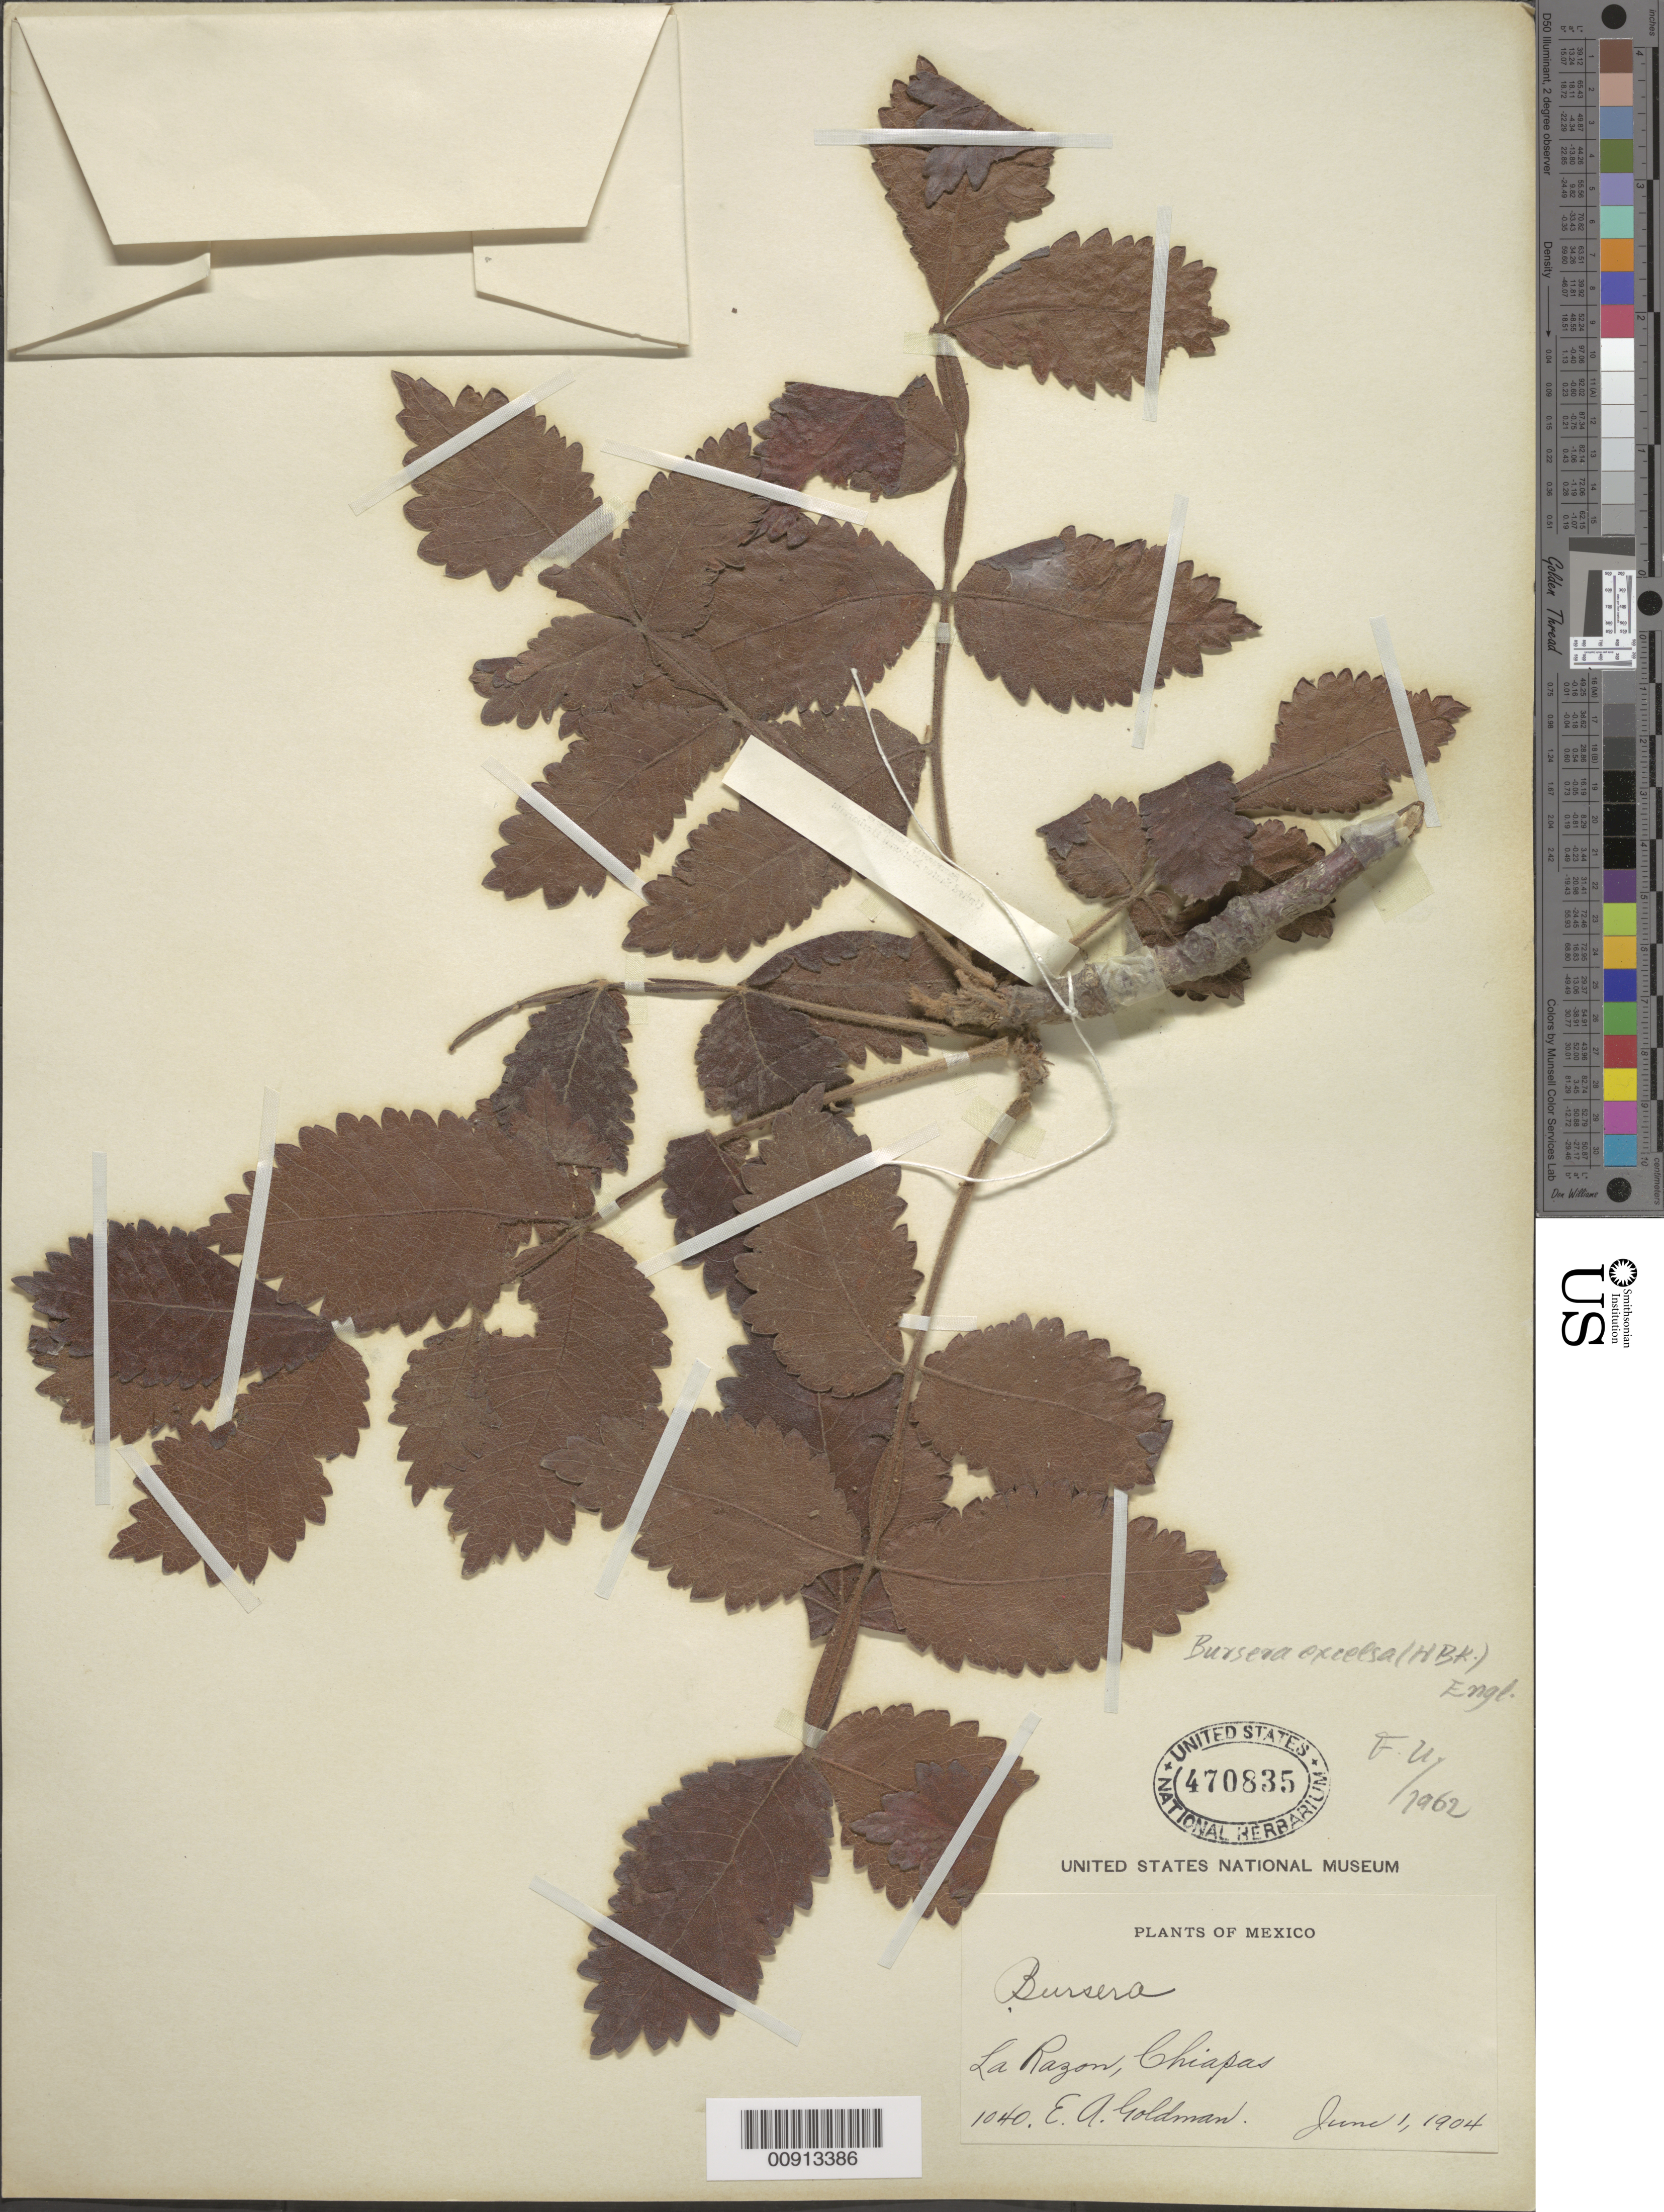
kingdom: Plantae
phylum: Tracheophyta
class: Magnoliopsida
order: Sapindales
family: Burseraceae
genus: Bursera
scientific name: Bursera excelsa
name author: (Kunth) Engl.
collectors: E. A. Goldman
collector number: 1040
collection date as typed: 01 Jun 1904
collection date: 1904-06-01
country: Mexico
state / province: Chiapas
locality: La Razon, Chiapas.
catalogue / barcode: US 470835